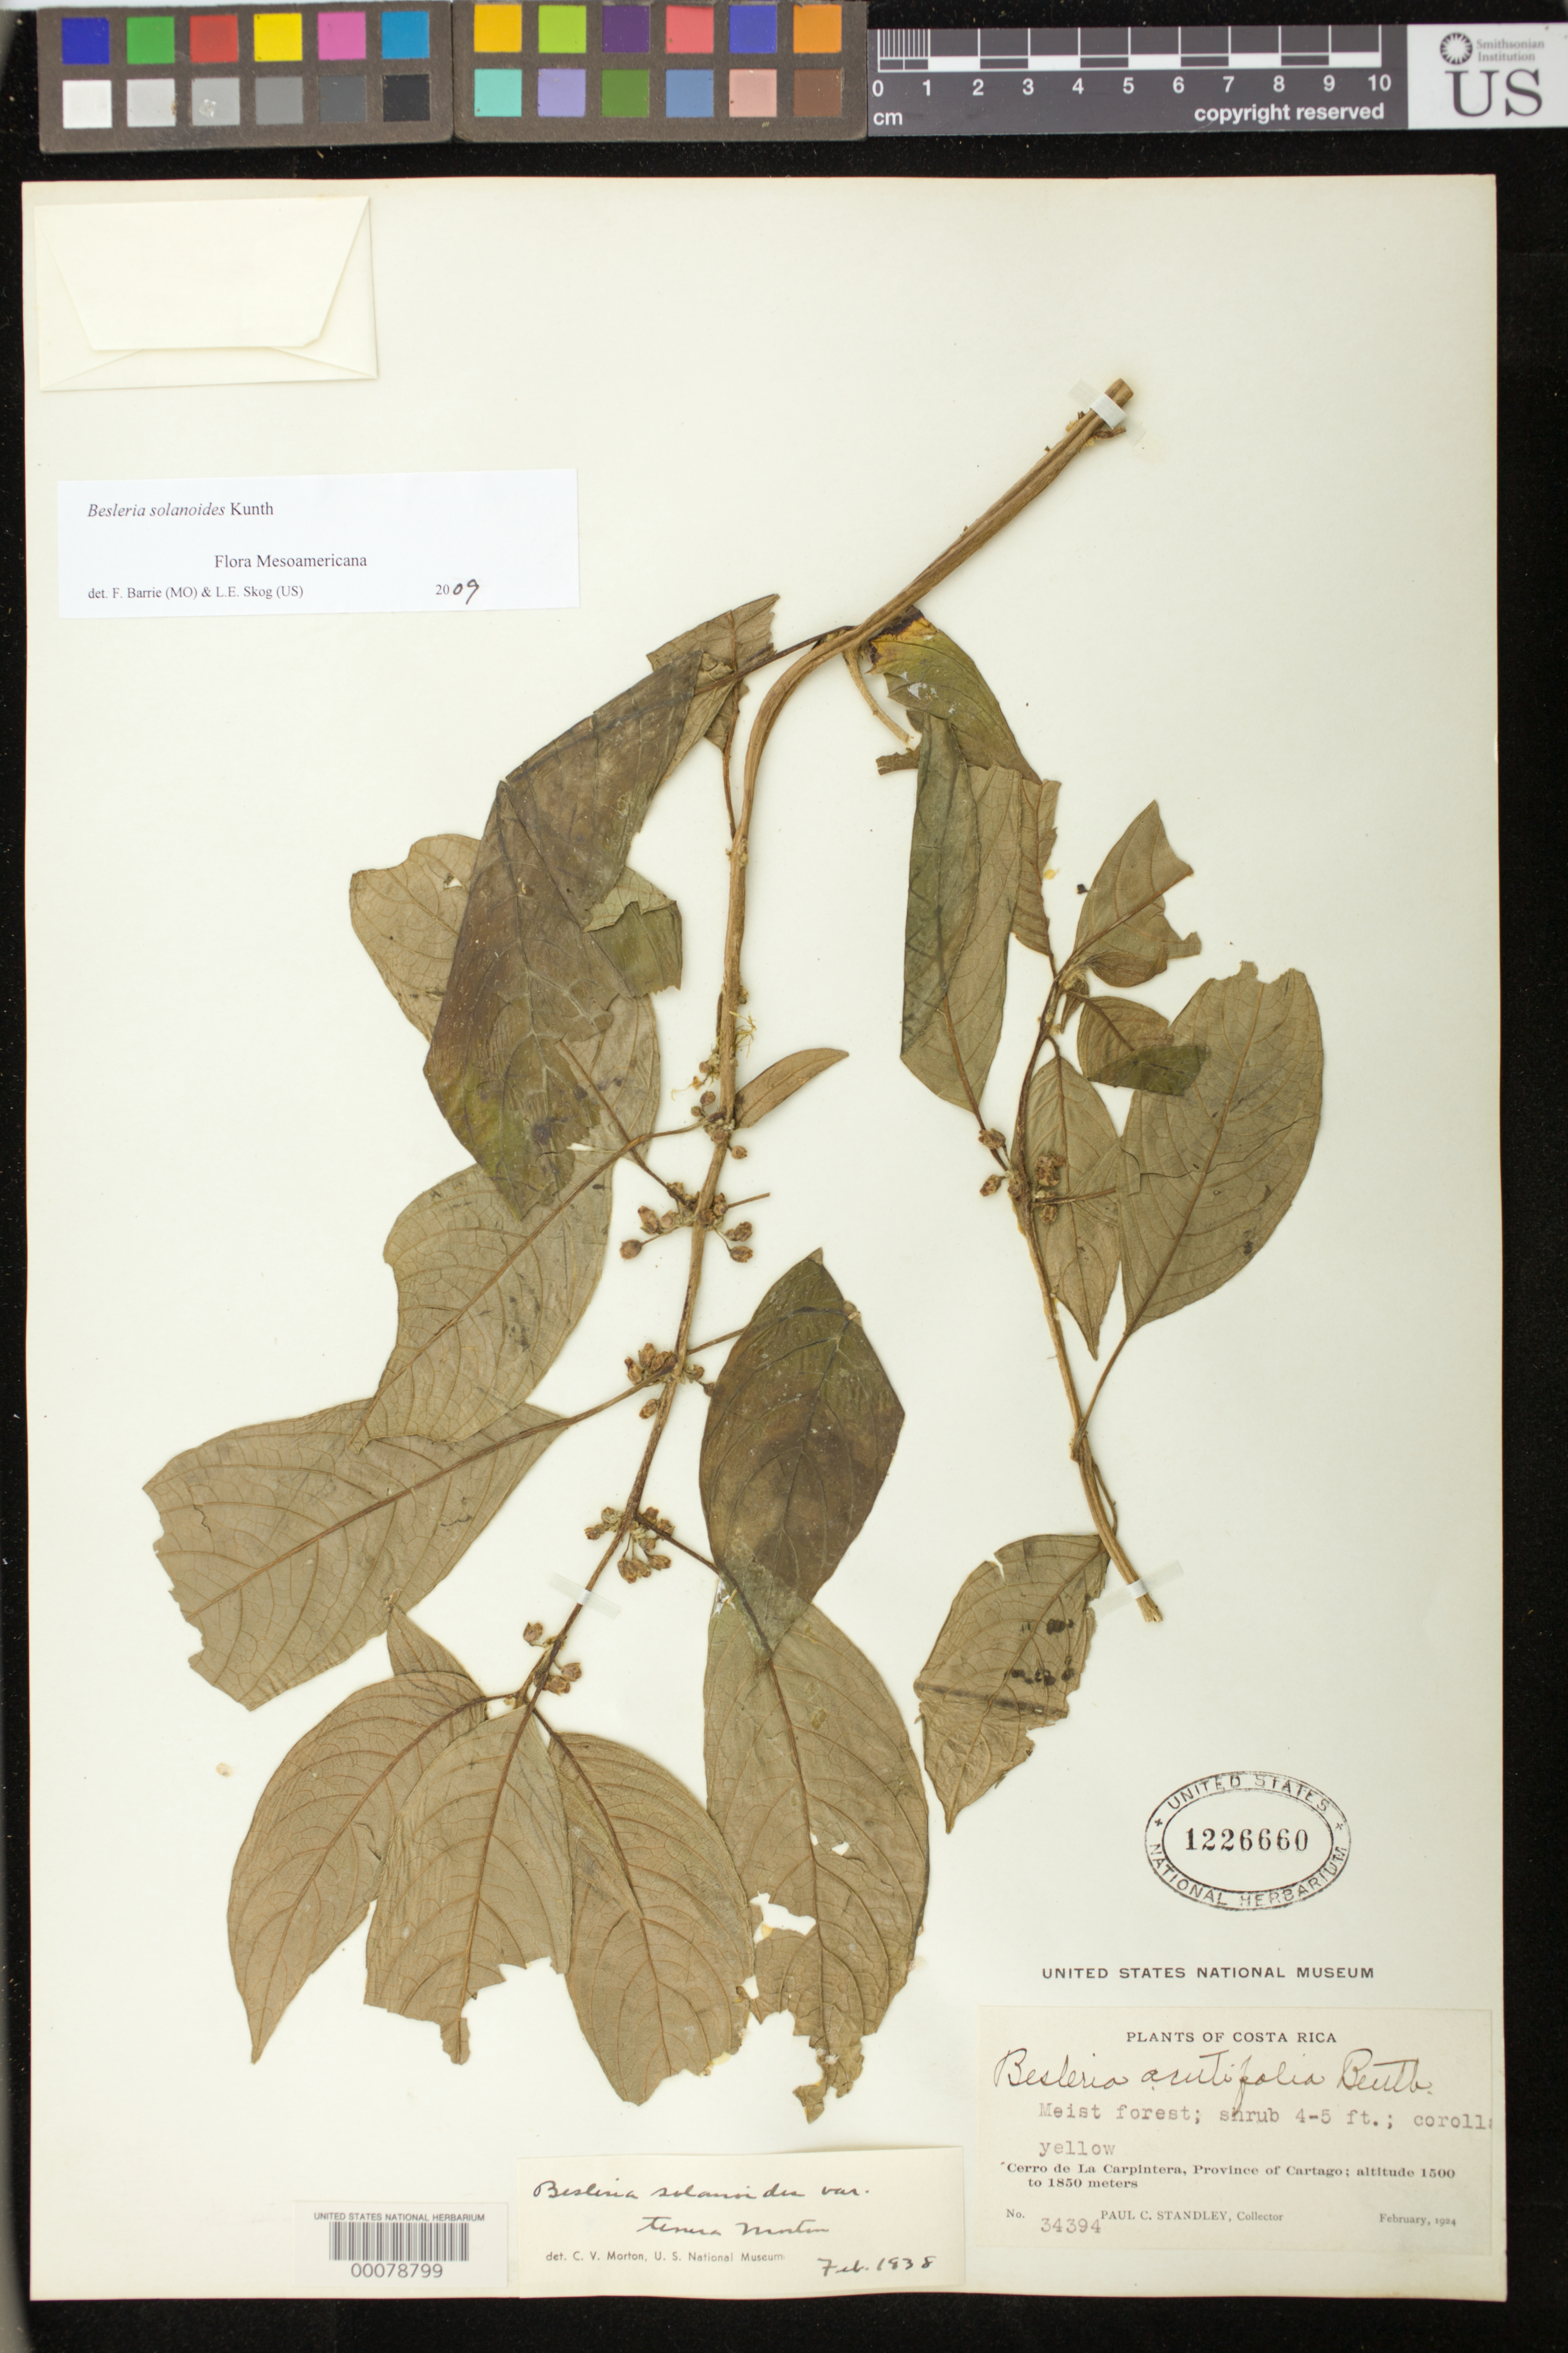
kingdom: Plantae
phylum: Tracheophyta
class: Magnoliopsida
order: Lamiales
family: Gesneriaceae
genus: Besleria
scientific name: Besleria solanoides var. tenera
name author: C.V. Morton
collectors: P. C. Standley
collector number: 34394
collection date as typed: Feb 1924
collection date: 1924-02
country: Costa Rica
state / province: Cartago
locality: Cerro de La Carpintera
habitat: Moist forest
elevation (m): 1500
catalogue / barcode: US 1226660